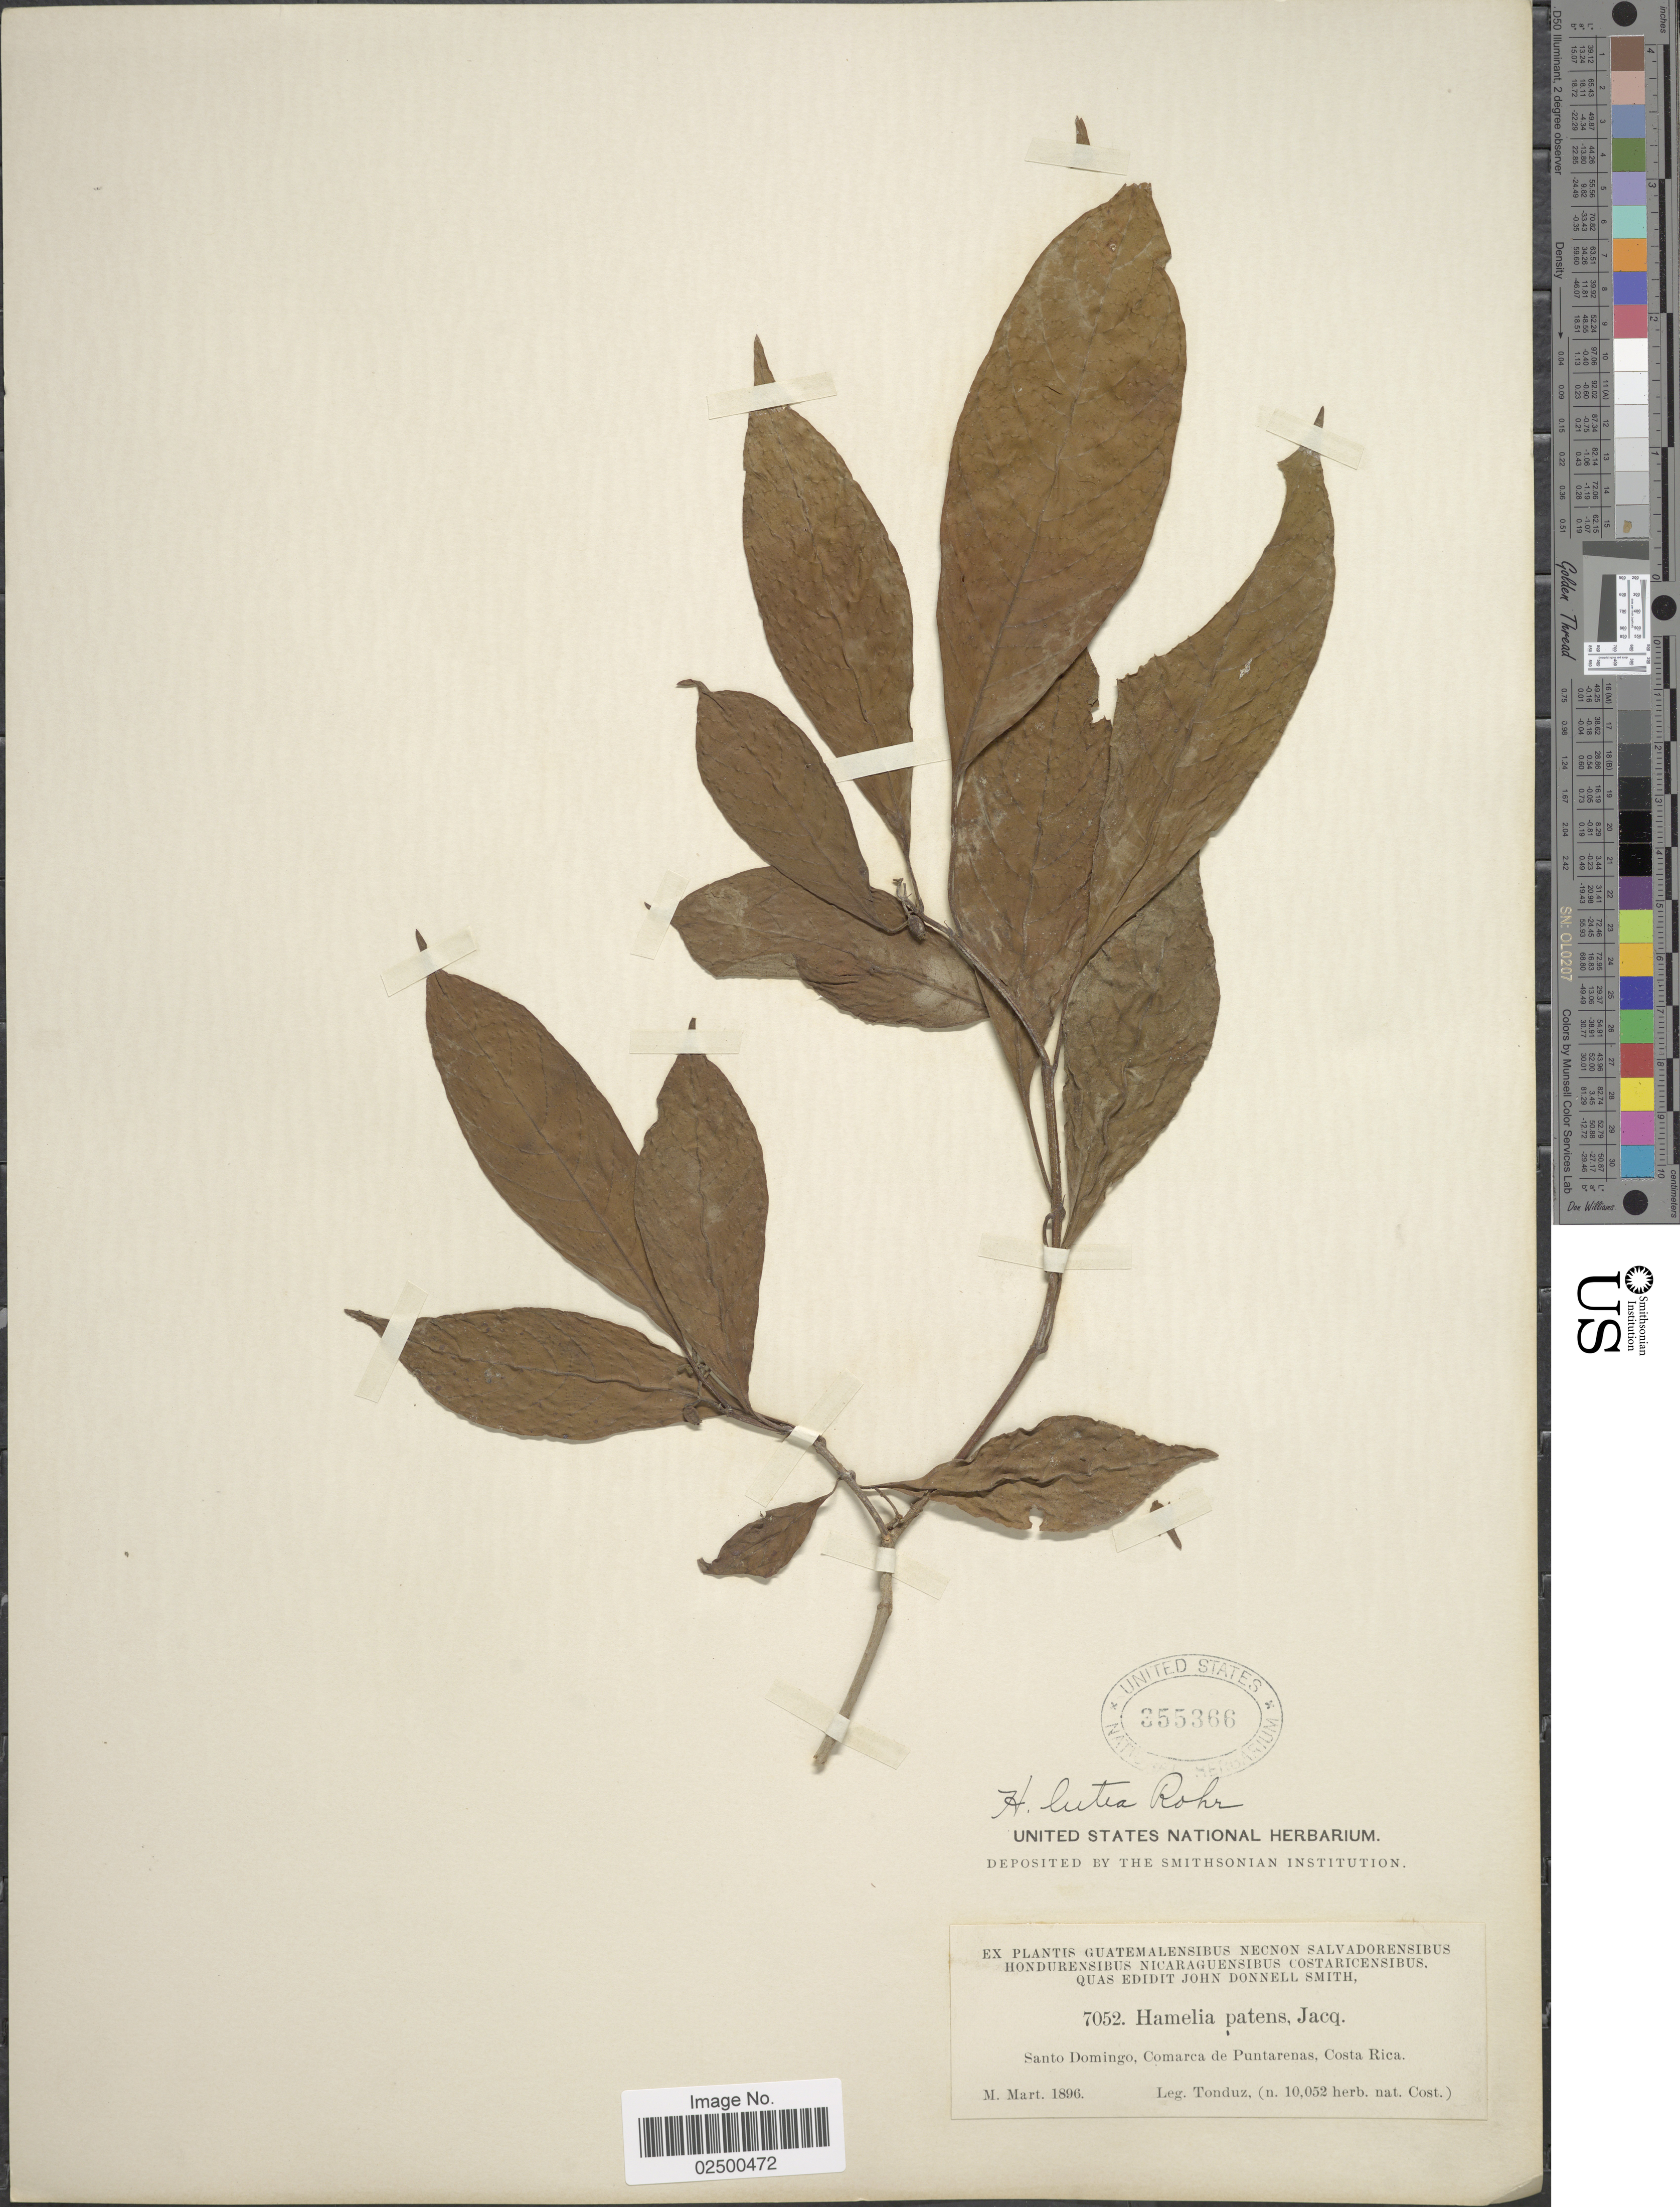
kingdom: Plantae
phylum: Tracheophyta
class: Magnoliopsida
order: Gentianales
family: Rubiaceae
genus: Hamelia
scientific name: Hamelia axillaris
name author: Sw.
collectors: A. Tonduz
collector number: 7052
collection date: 1896-03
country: Costa Rica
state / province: Puntarenas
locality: Santo Domingo, Comarca de Puntarenas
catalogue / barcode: US 355366